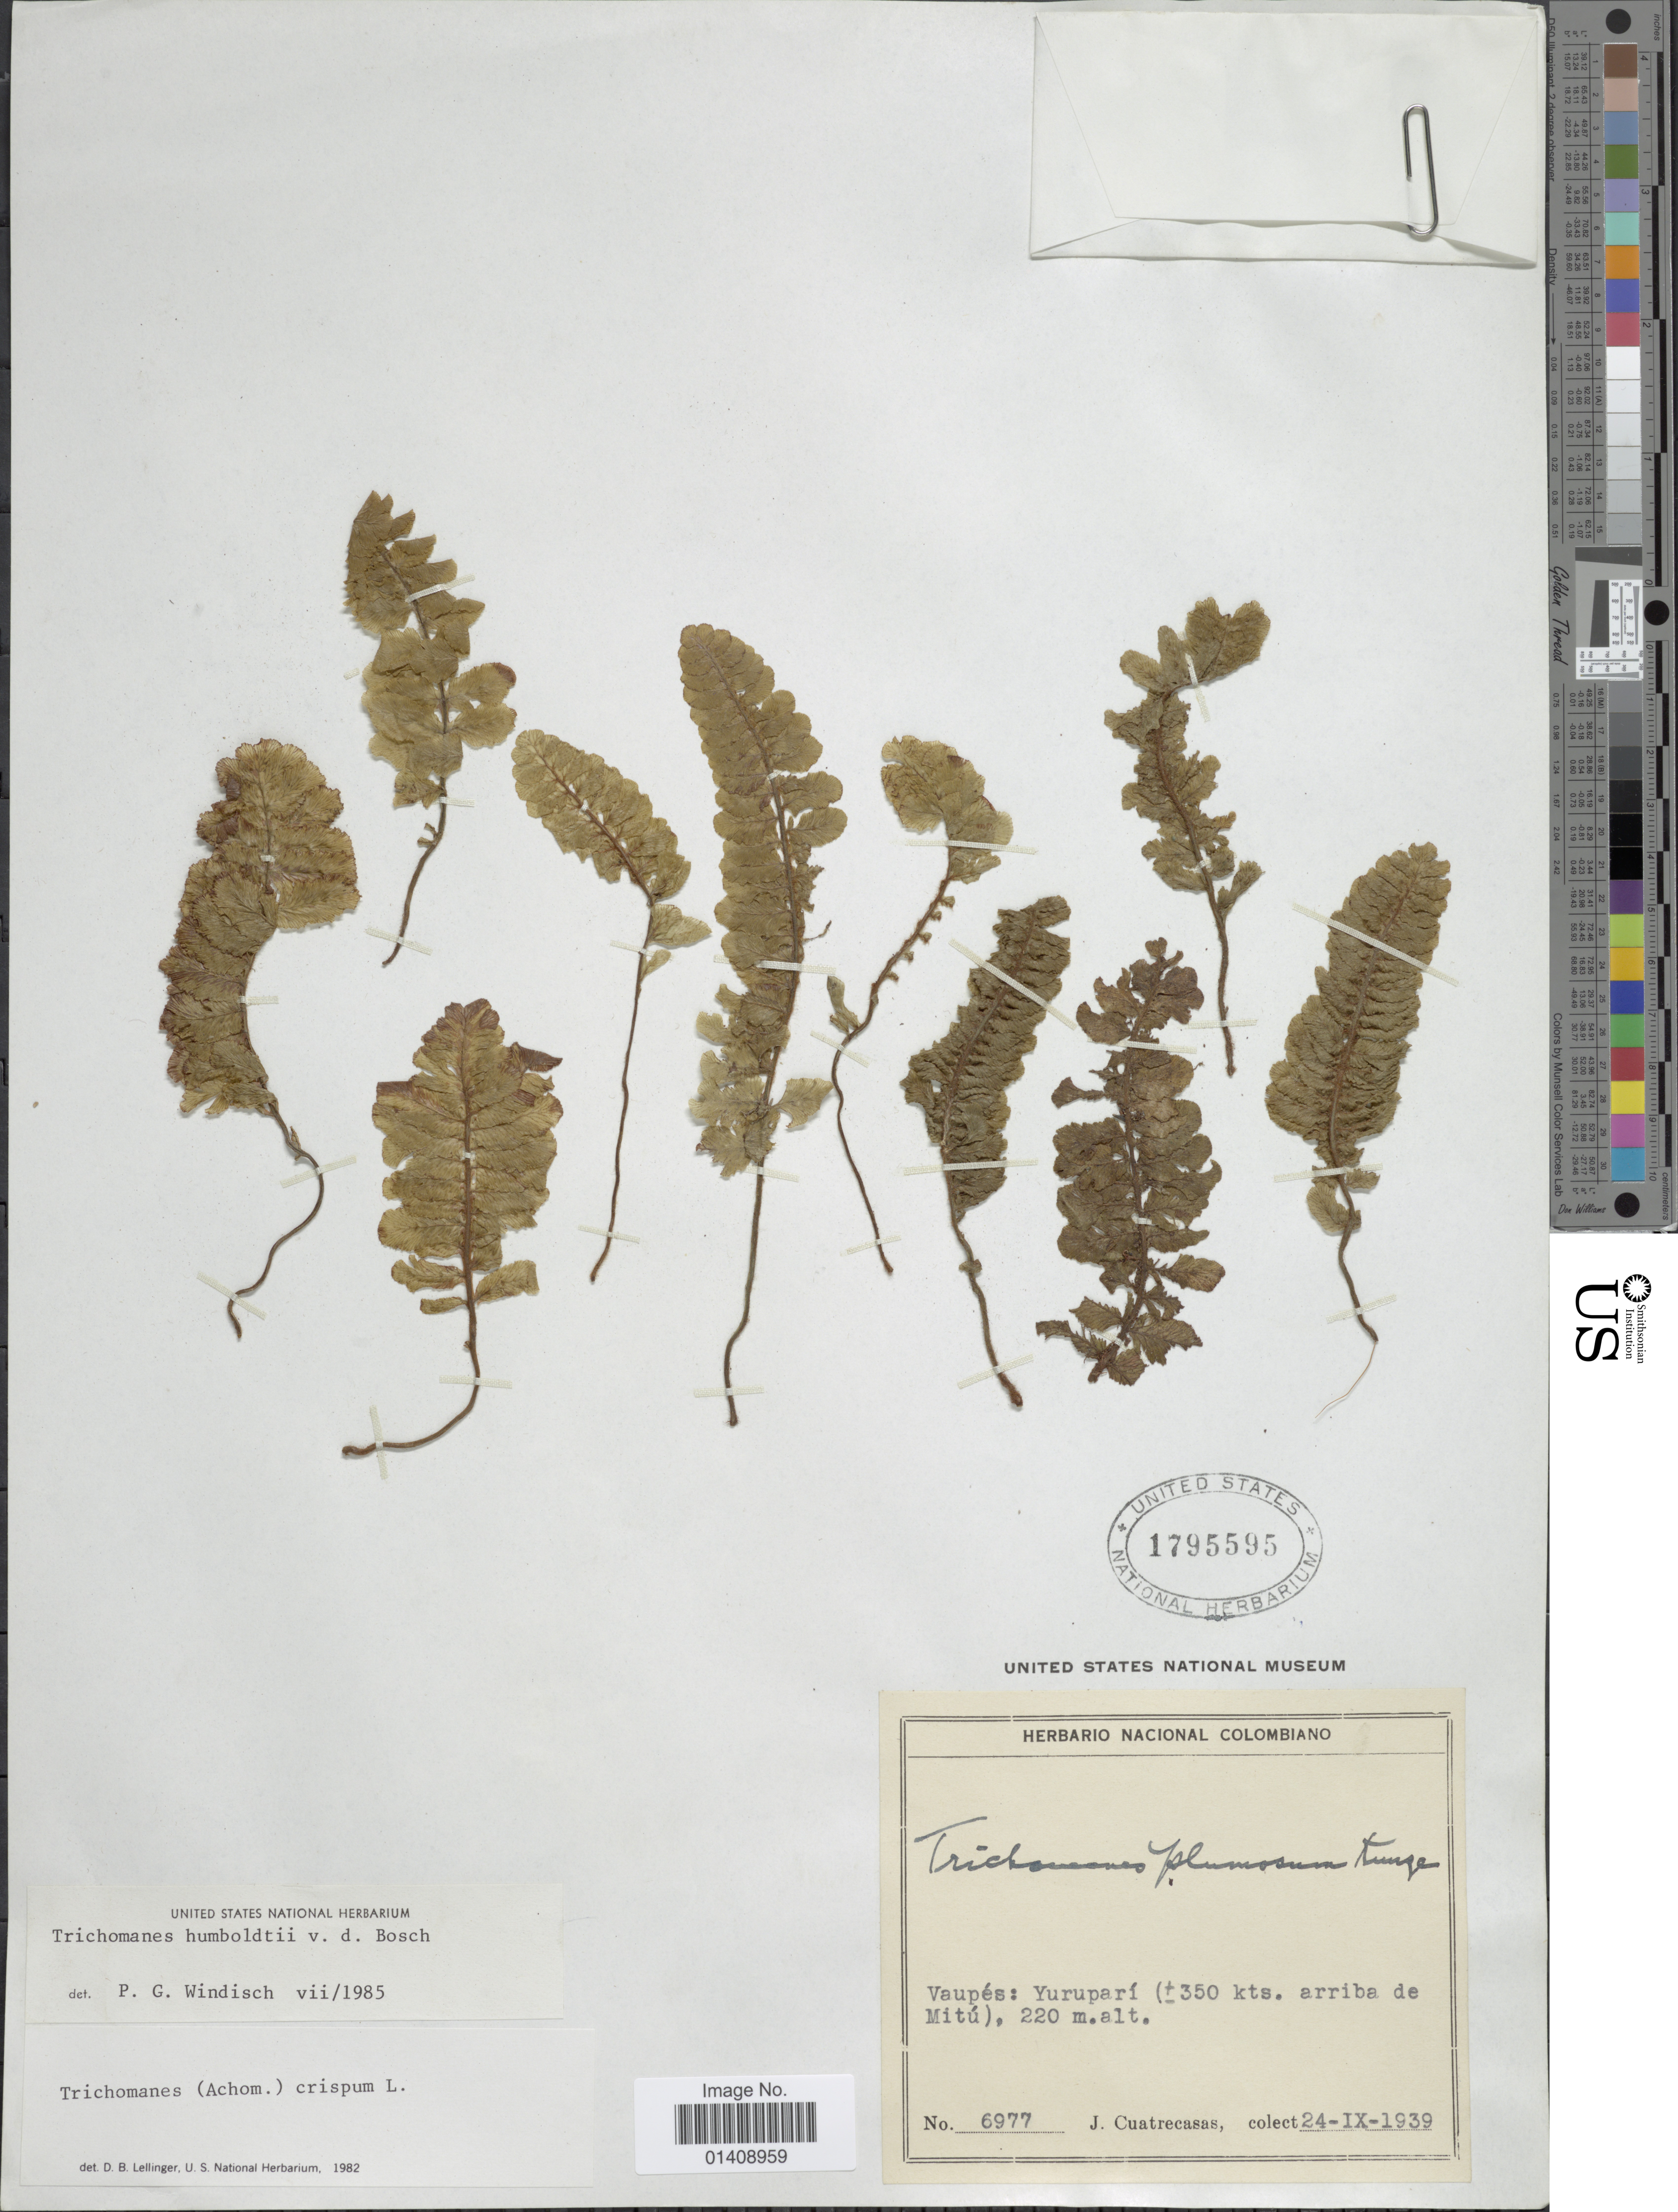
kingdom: Plantae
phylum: Tracheophyta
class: Polypodiopsida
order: Hymenophyllales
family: Hymenophyllaceae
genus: Trichomanes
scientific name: Trichomanes humboldtii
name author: (Bosch) Lellinger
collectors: J. Cuatrecasas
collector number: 6977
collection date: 1939-09-24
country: Colombia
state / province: Vaupés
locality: Yuruparí (+/- 350 kts. arriba de Mitú)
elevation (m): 220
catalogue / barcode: US 1795595